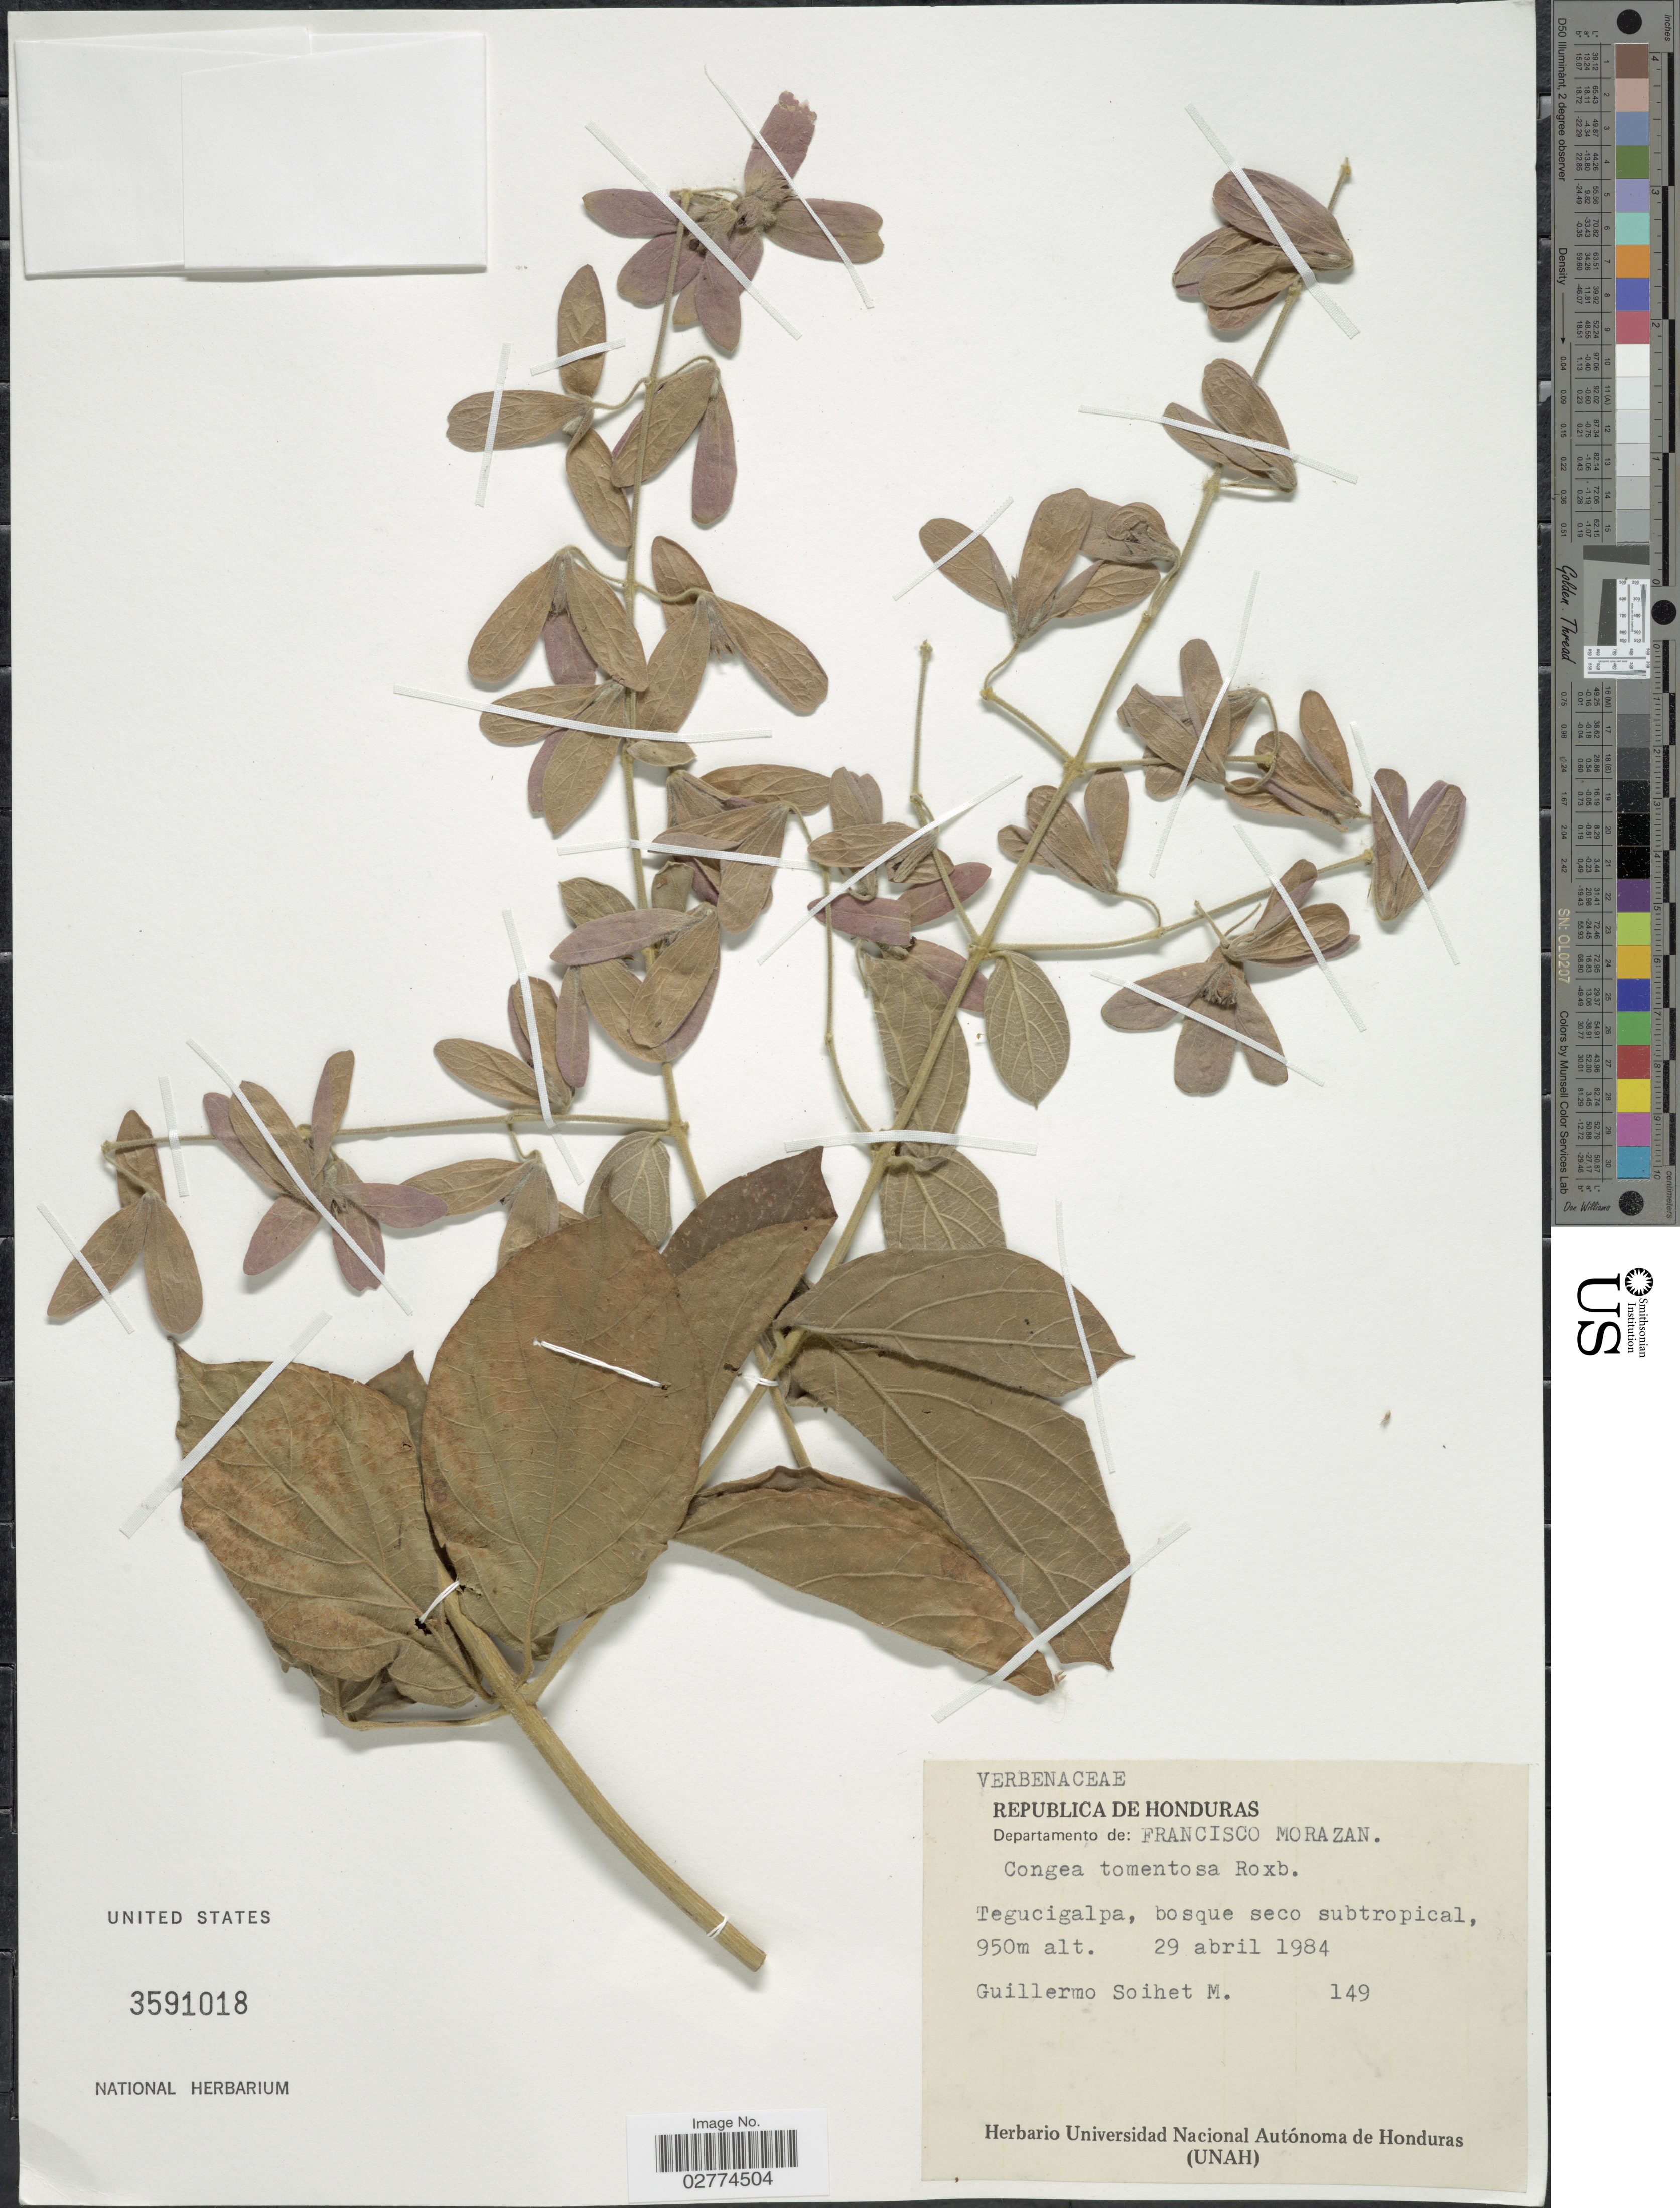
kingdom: Plantae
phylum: Tracheophyta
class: Magnoliopsida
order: Lamiales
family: Lamiaceae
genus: Congea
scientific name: Congea tomentosa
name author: Roxb.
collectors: G. Soihet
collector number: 149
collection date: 1984-04-29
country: Honduras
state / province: Fco. Morazán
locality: Tegucigalpa, bosque seco subtropical.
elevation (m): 950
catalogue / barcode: US 3591018